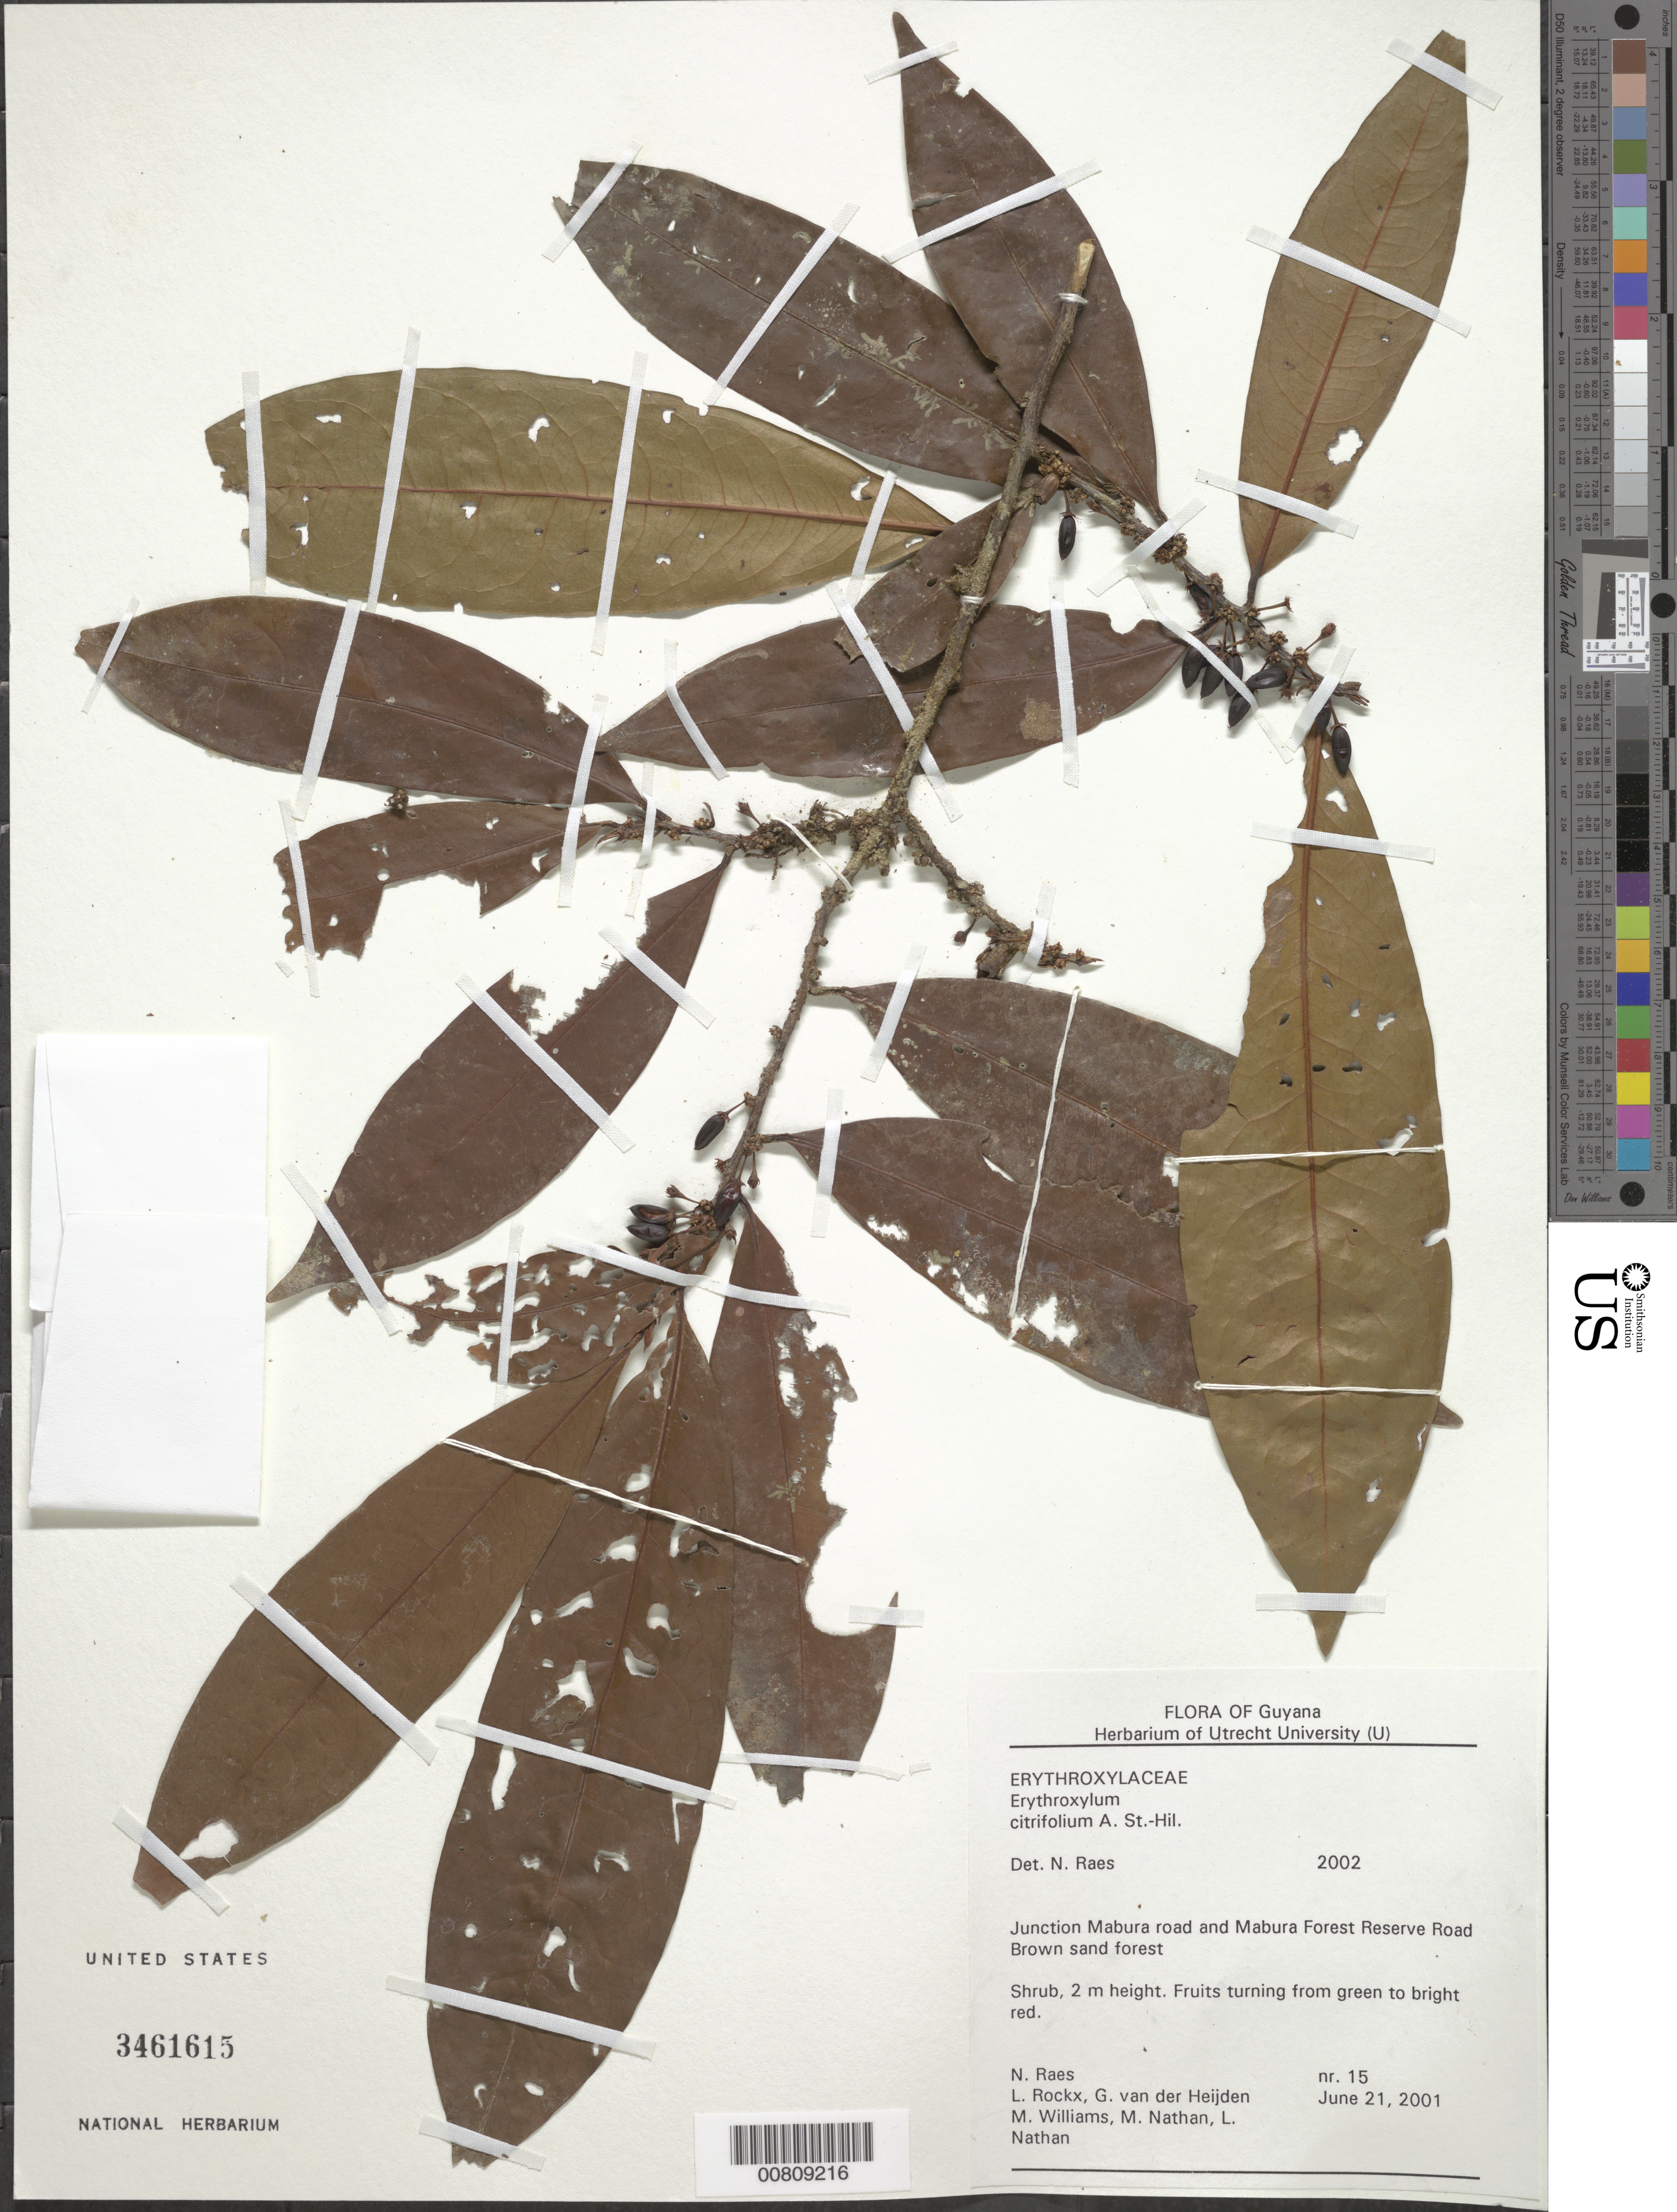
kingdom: Plantae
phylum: Tracheophyta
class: Magnoliopsida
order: Malpighiales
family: Erythroxylaceae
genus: Erythroxylum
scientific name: Erythroxylum citrifolium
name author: A. St.-Hil.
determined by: Raes, N.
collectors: N. Raes, L. Rockx, G. van der Heijden, M. Williams, M. Nathan & L. Nathan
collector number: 15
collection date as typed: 21-Jun-01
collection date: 2001-06-21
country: Guyana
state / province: U. Demerara-Berbice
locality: Mabura Road, junction with Mabura Forest Reserve Road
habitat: Brown sand forest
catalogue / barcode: US 3461615